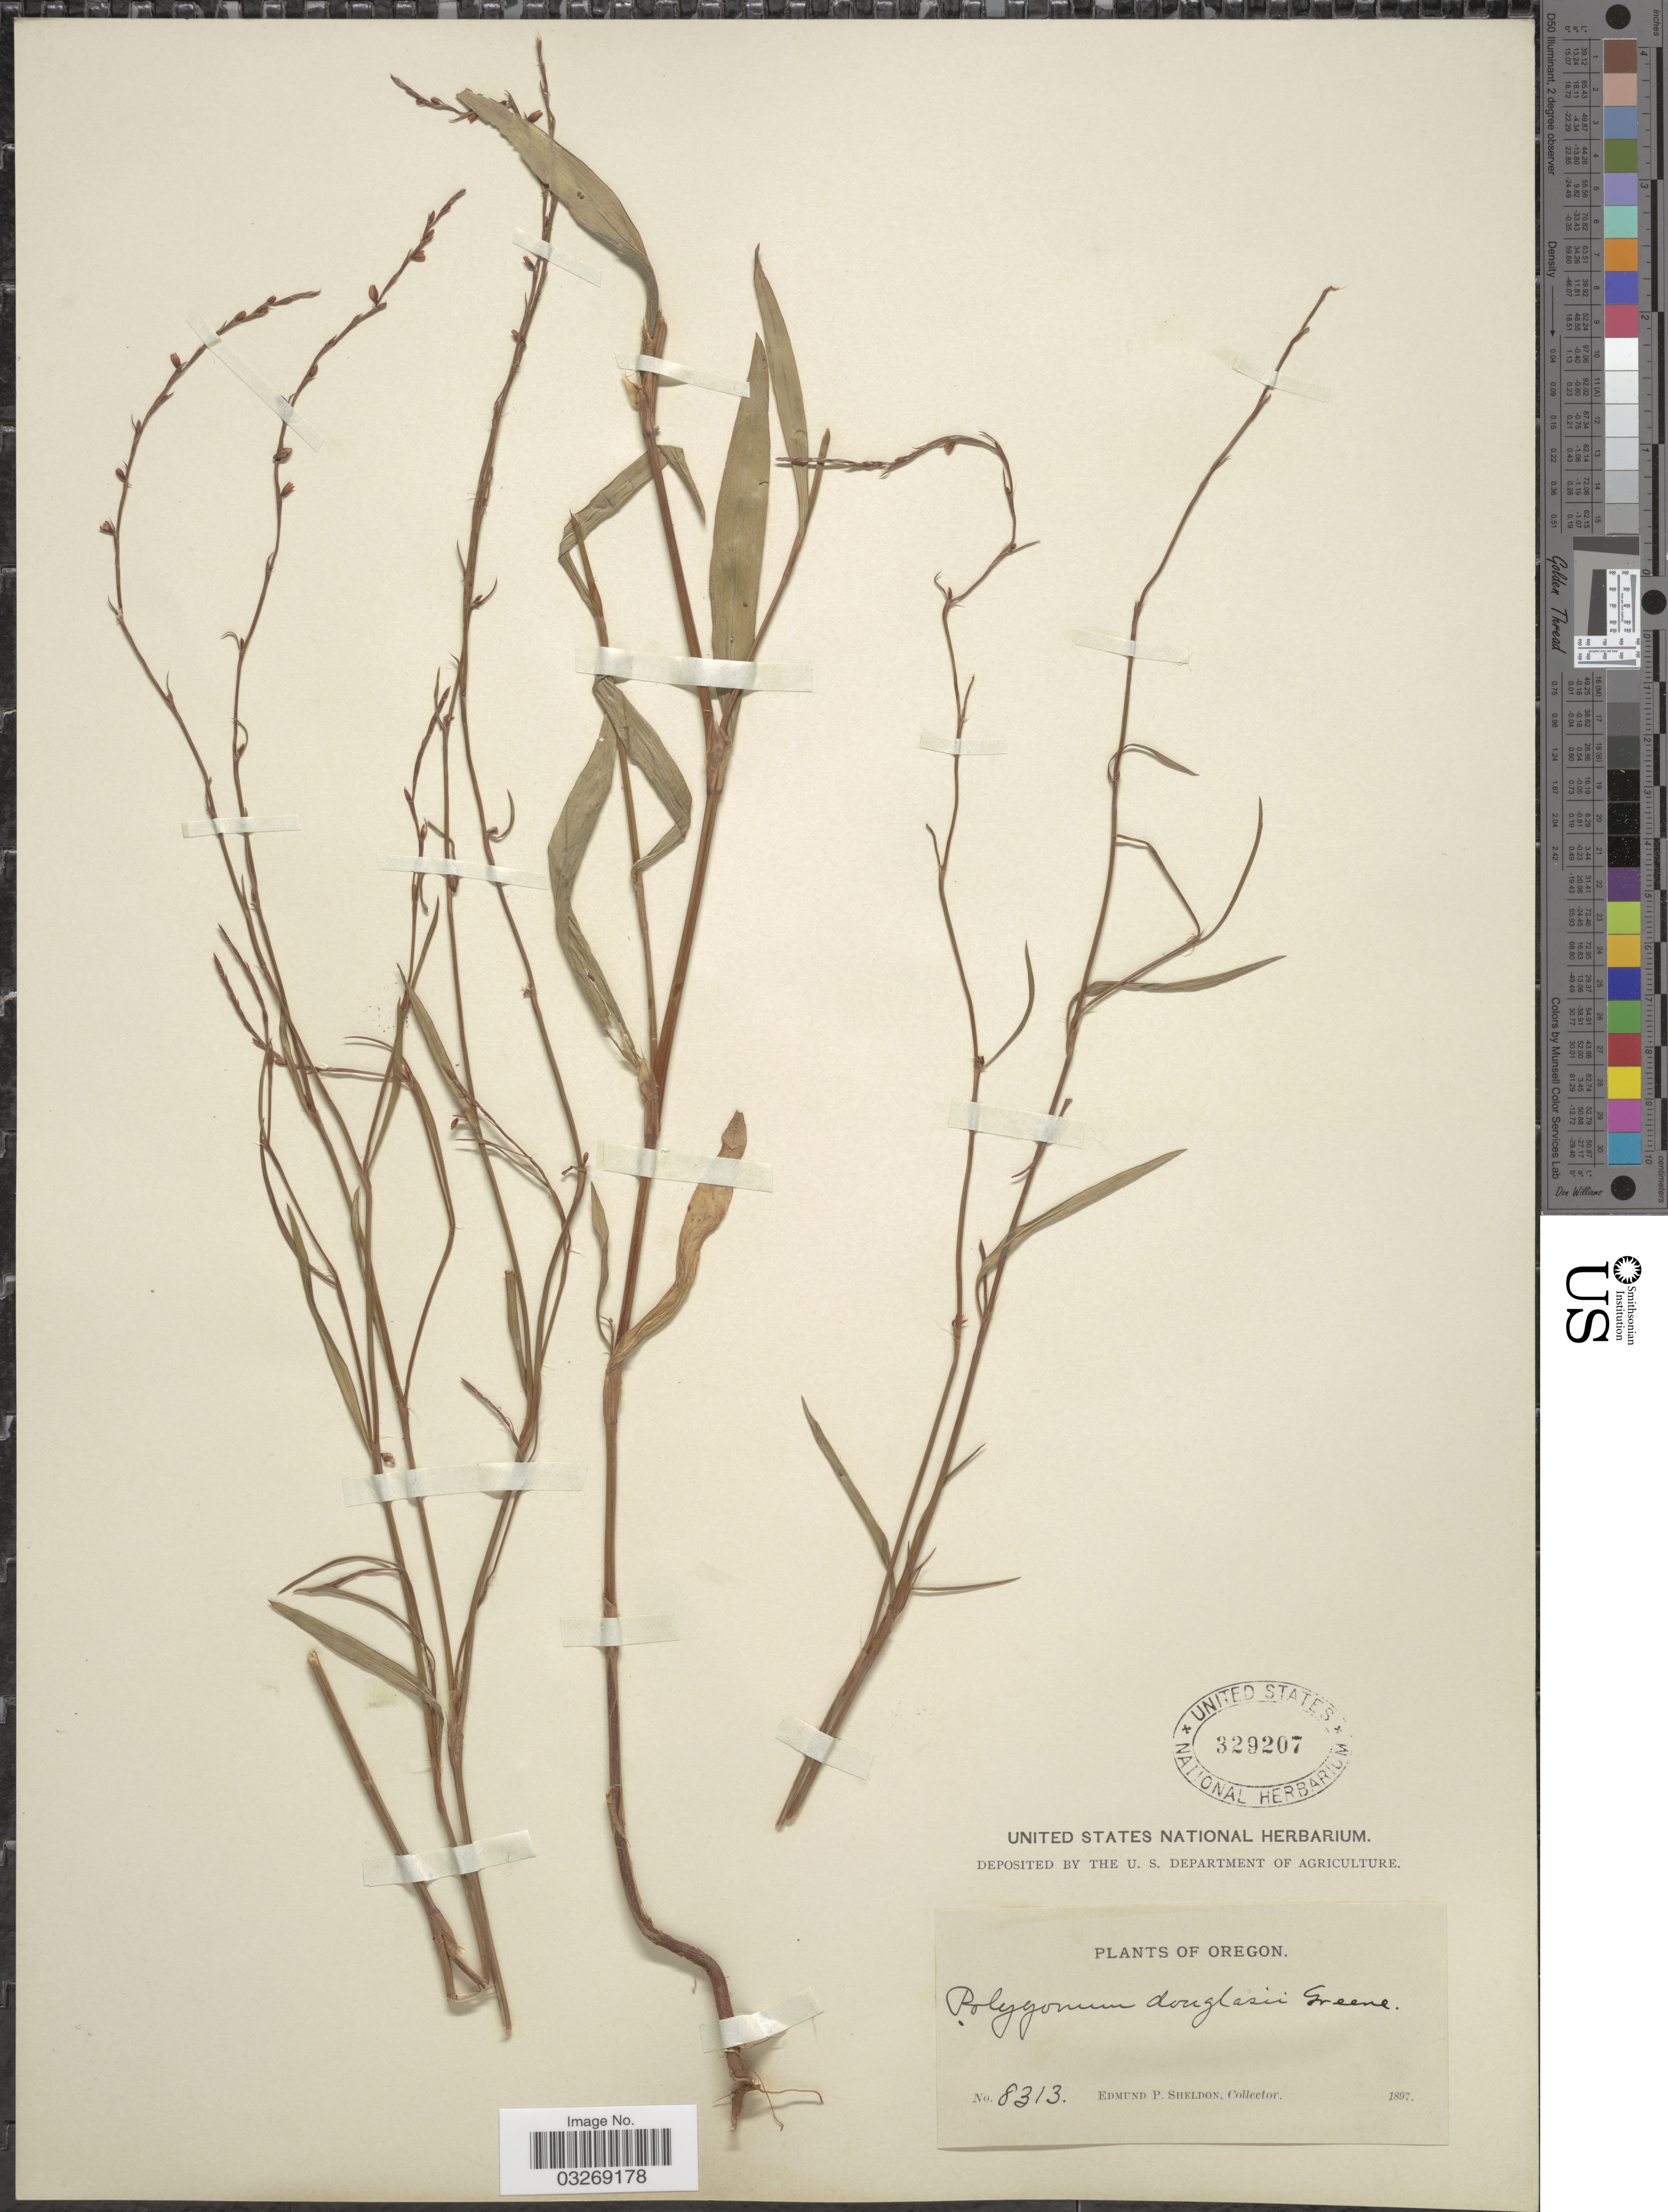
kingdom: Plantae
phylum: Tracheophyta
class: Magnoliopsida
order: Caryophyllales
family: Polygonaceae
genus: Polygonum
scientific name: Polygonum douglasii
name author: Greene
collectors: E. P. Sheldon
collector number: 8313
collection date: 1897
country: United States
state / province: Oregon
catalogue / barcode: US 329207